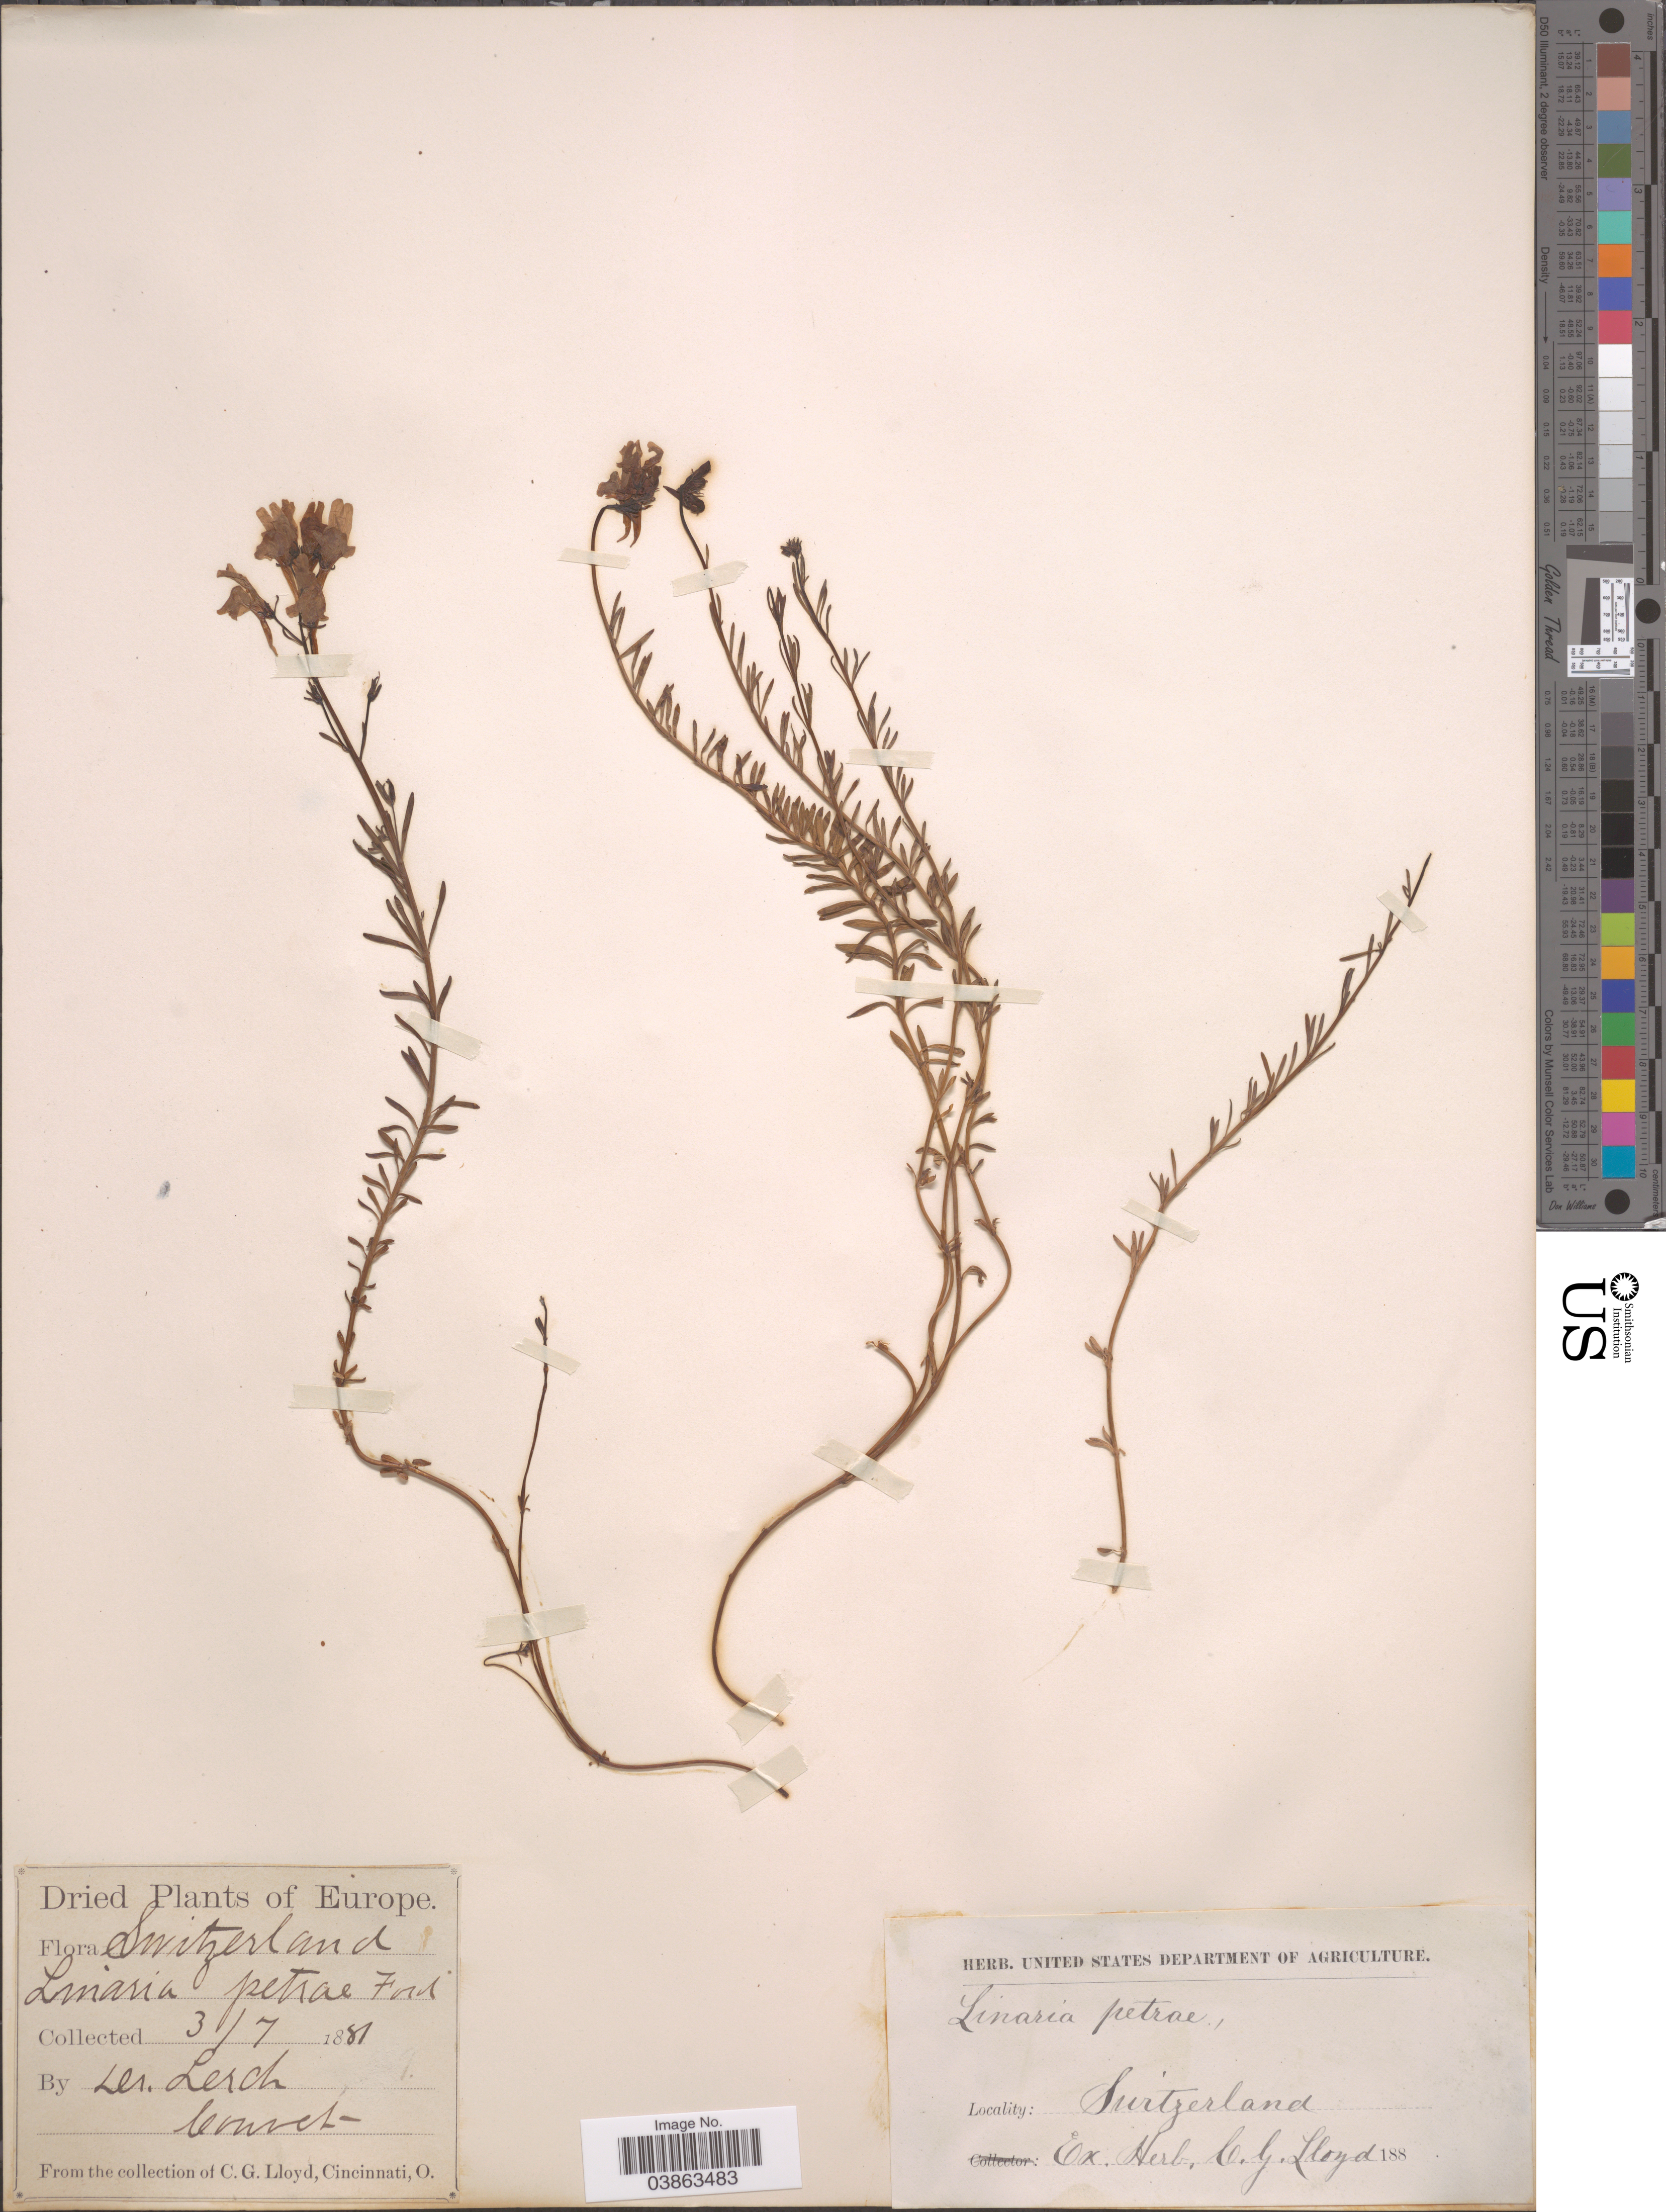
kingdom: Plantae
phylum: Tracheophyta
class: Magnoliopsida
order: Lamiales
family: Plantaginaceae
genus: Linaria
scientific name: Linaria petraea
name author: Jord.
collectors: C. G. Lloyd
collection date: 1881-07-03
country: Switzerland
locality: Linaria petrae Ford. Europe.